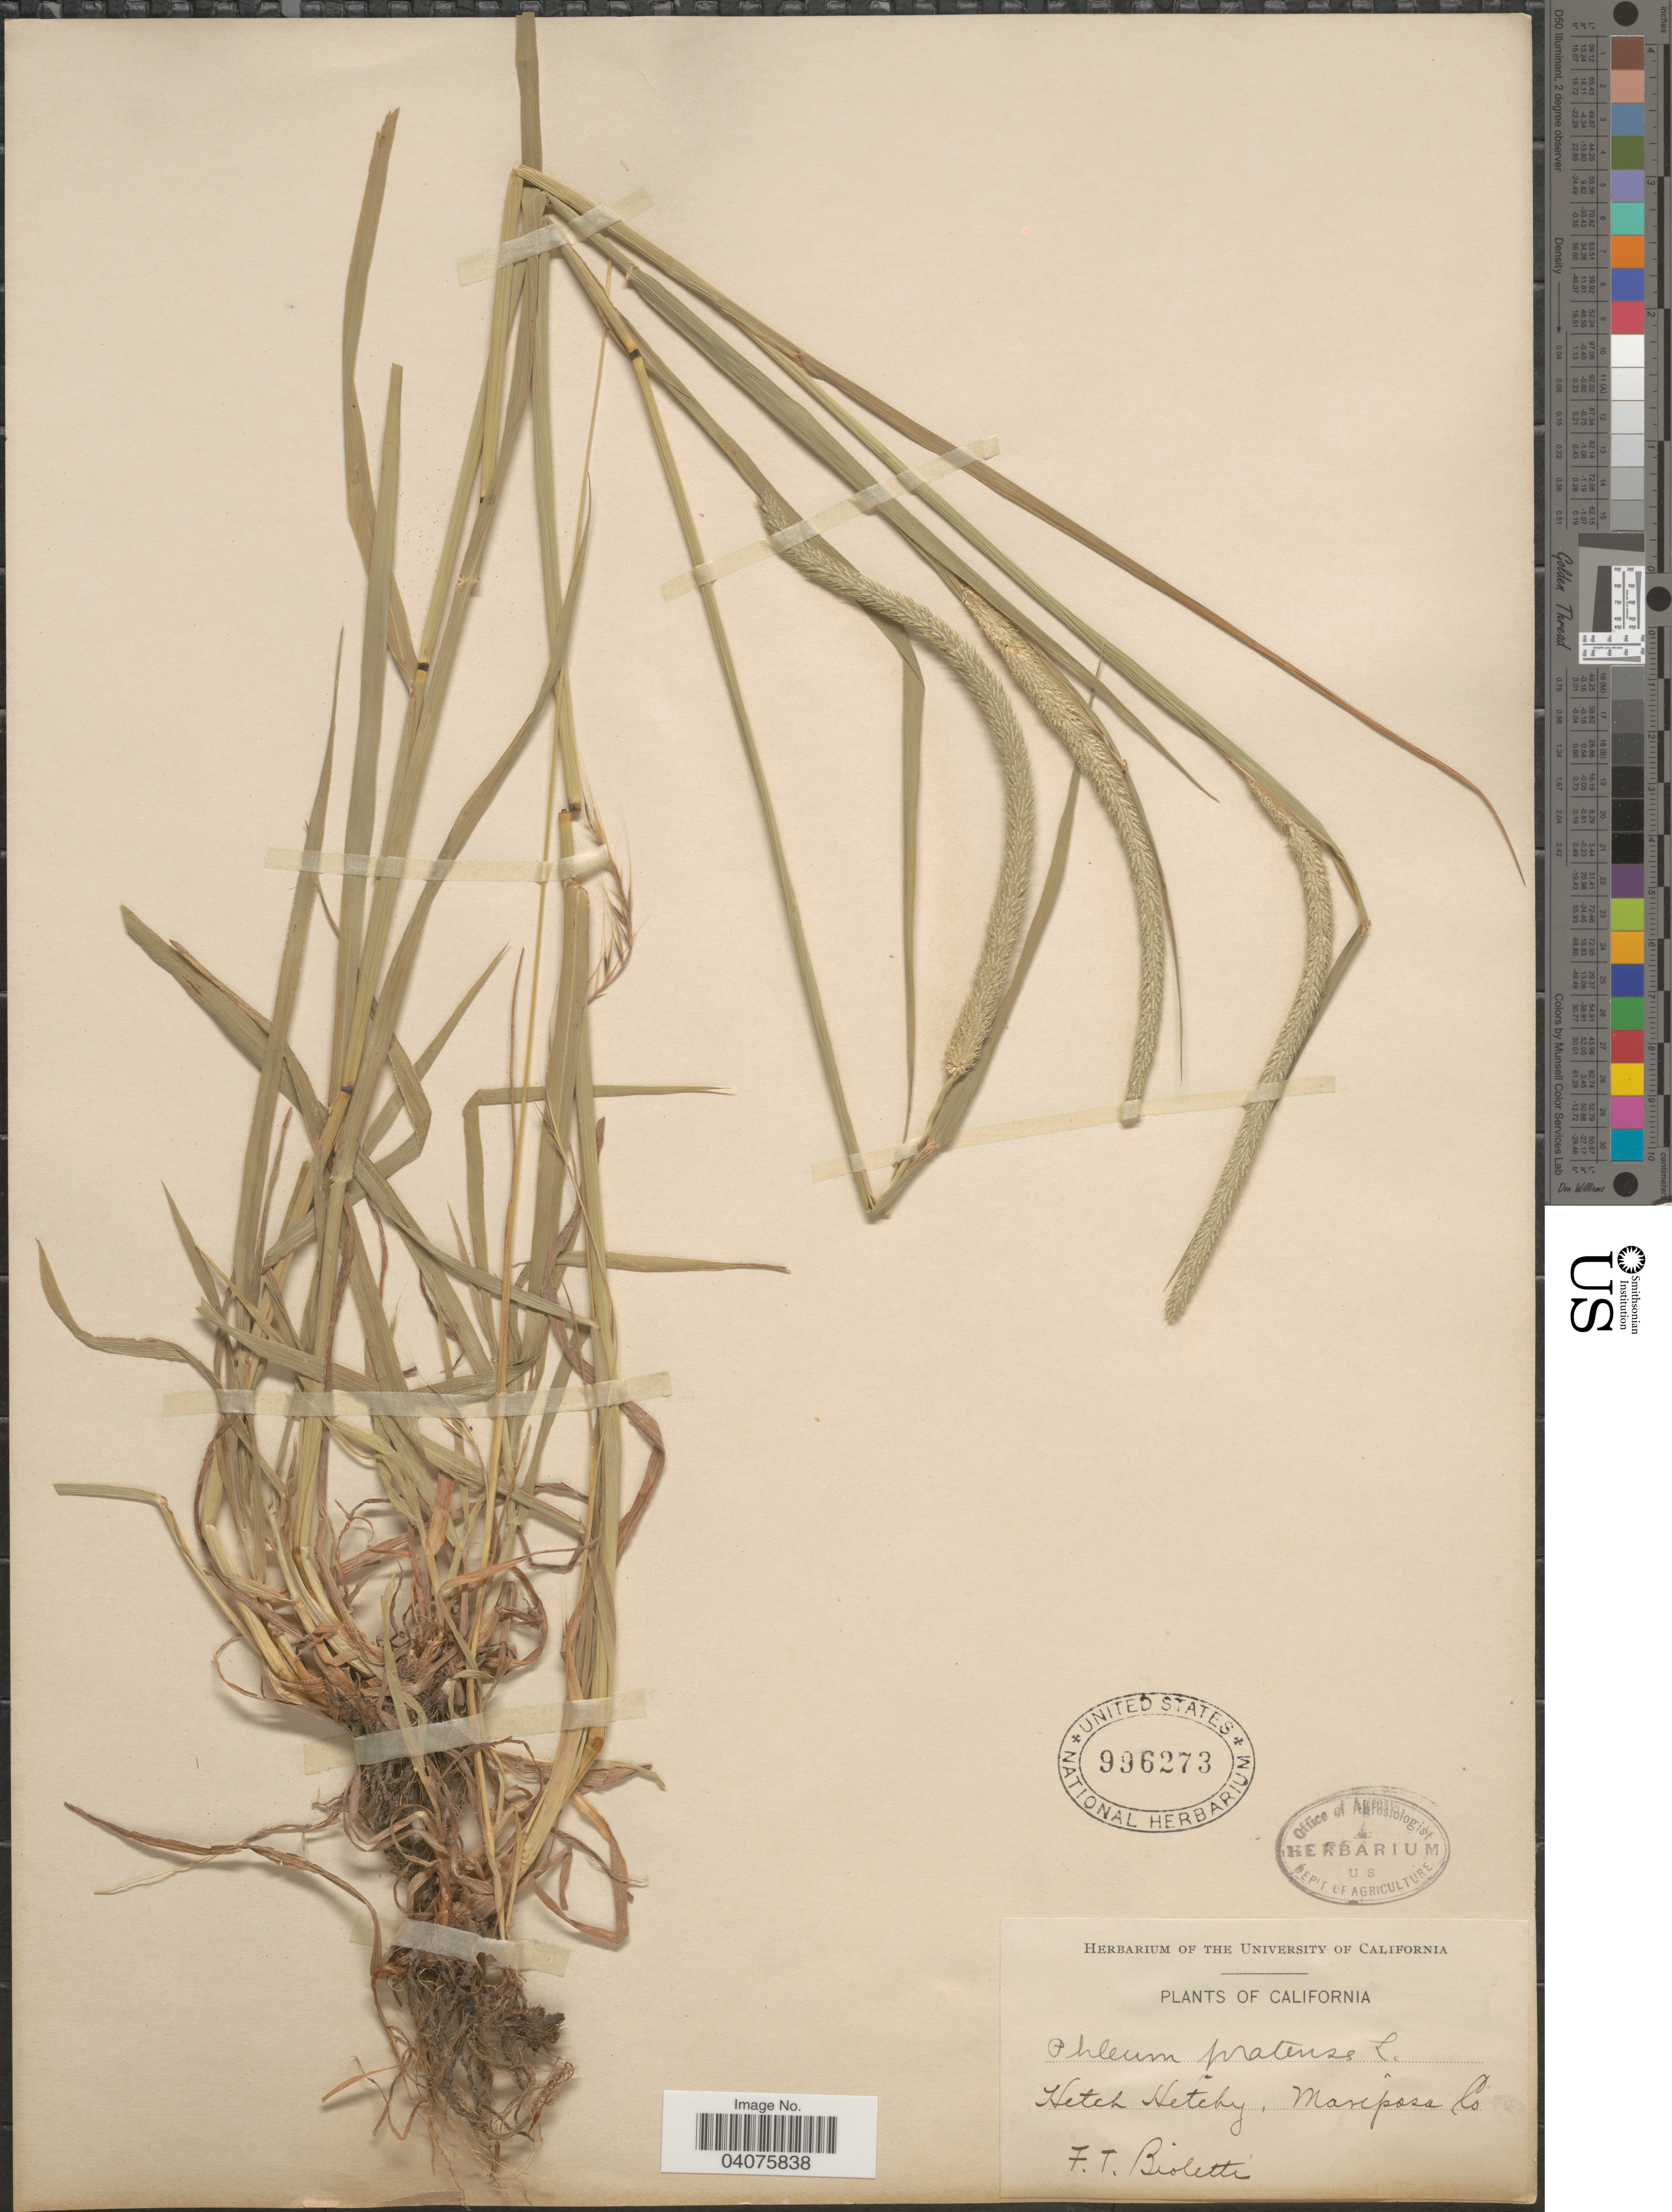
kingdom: Plantae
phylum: Tracheophyta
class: Liliopsida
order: Poales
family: Poaceae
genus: Phleum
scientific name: Phleum pratense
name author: L.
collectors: F. T. Bioletti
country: United States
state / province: California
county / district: Mariposa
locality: Hetch Hetchy, Mariposa Co.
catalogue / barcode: US 996273